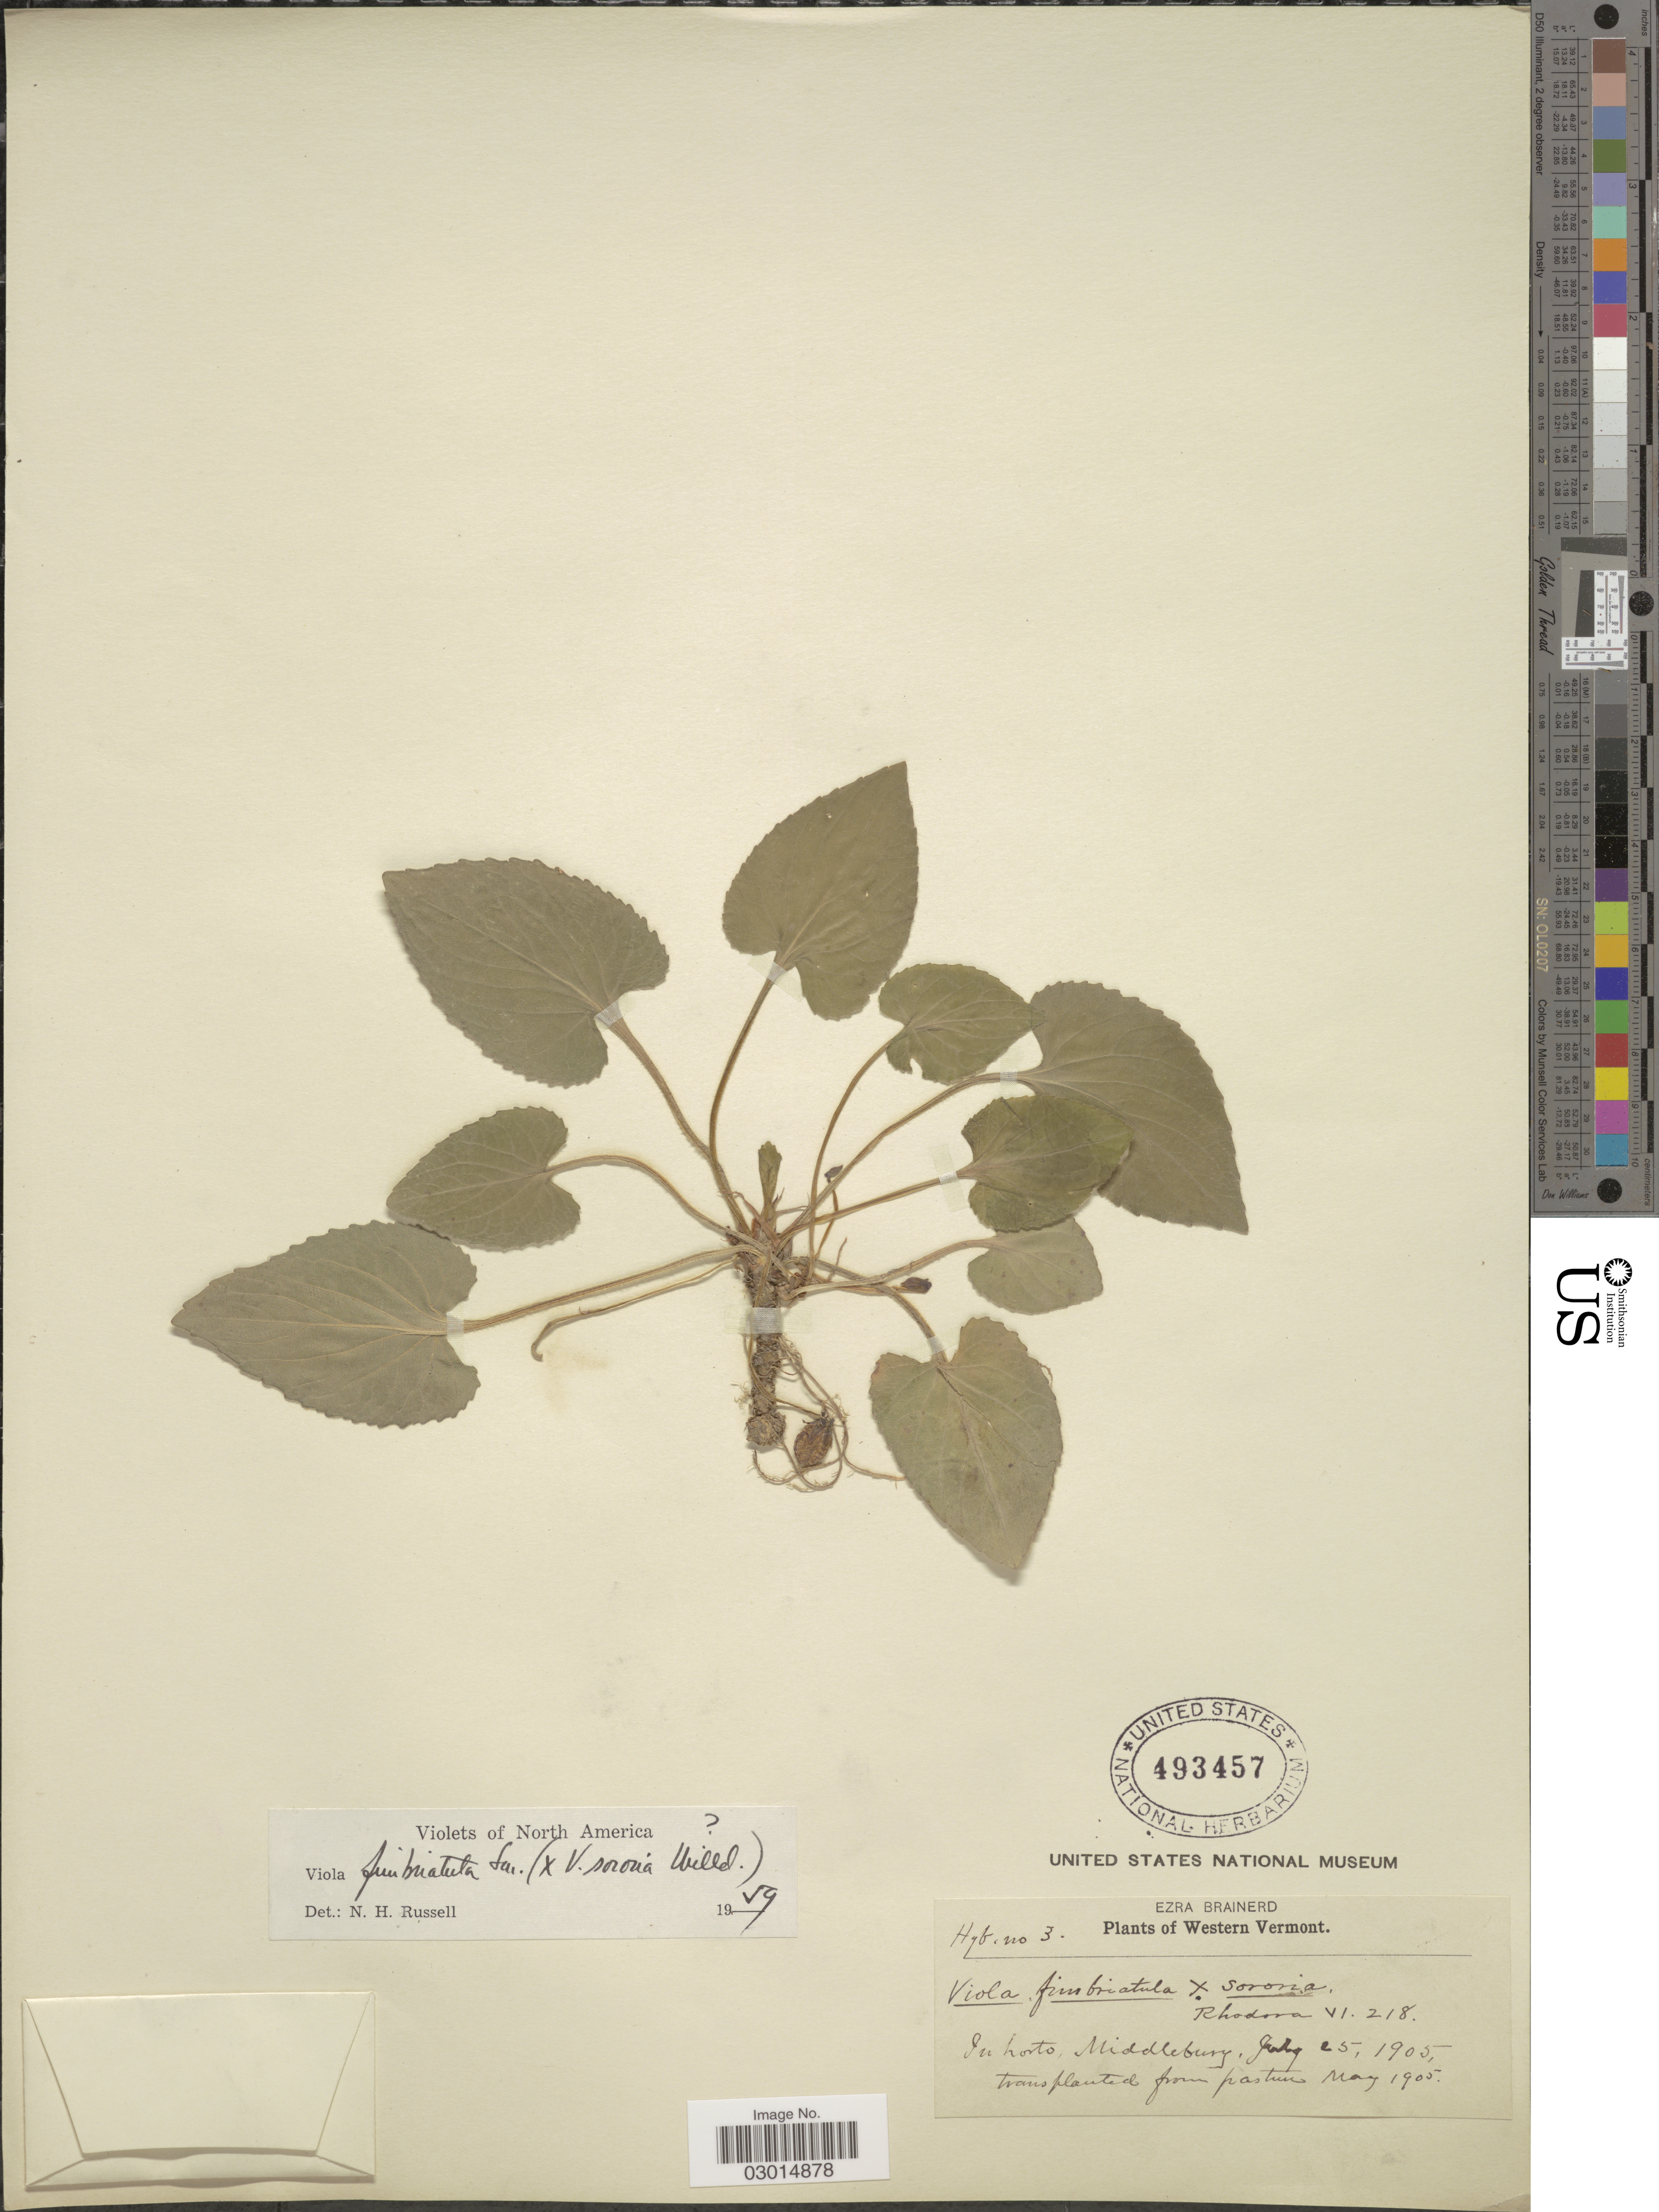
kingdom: Plantae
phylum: Tracheophyta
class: Magnoliopsida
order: Malpighiales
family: Violaceae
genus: Viola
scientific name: Viola fimbriatula x V. sororia Willd.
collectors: E. Brainerd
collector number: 3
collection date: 1905-07-25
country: United States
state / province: Vermont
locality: In horto, Middleburg.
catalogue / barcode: US 493457